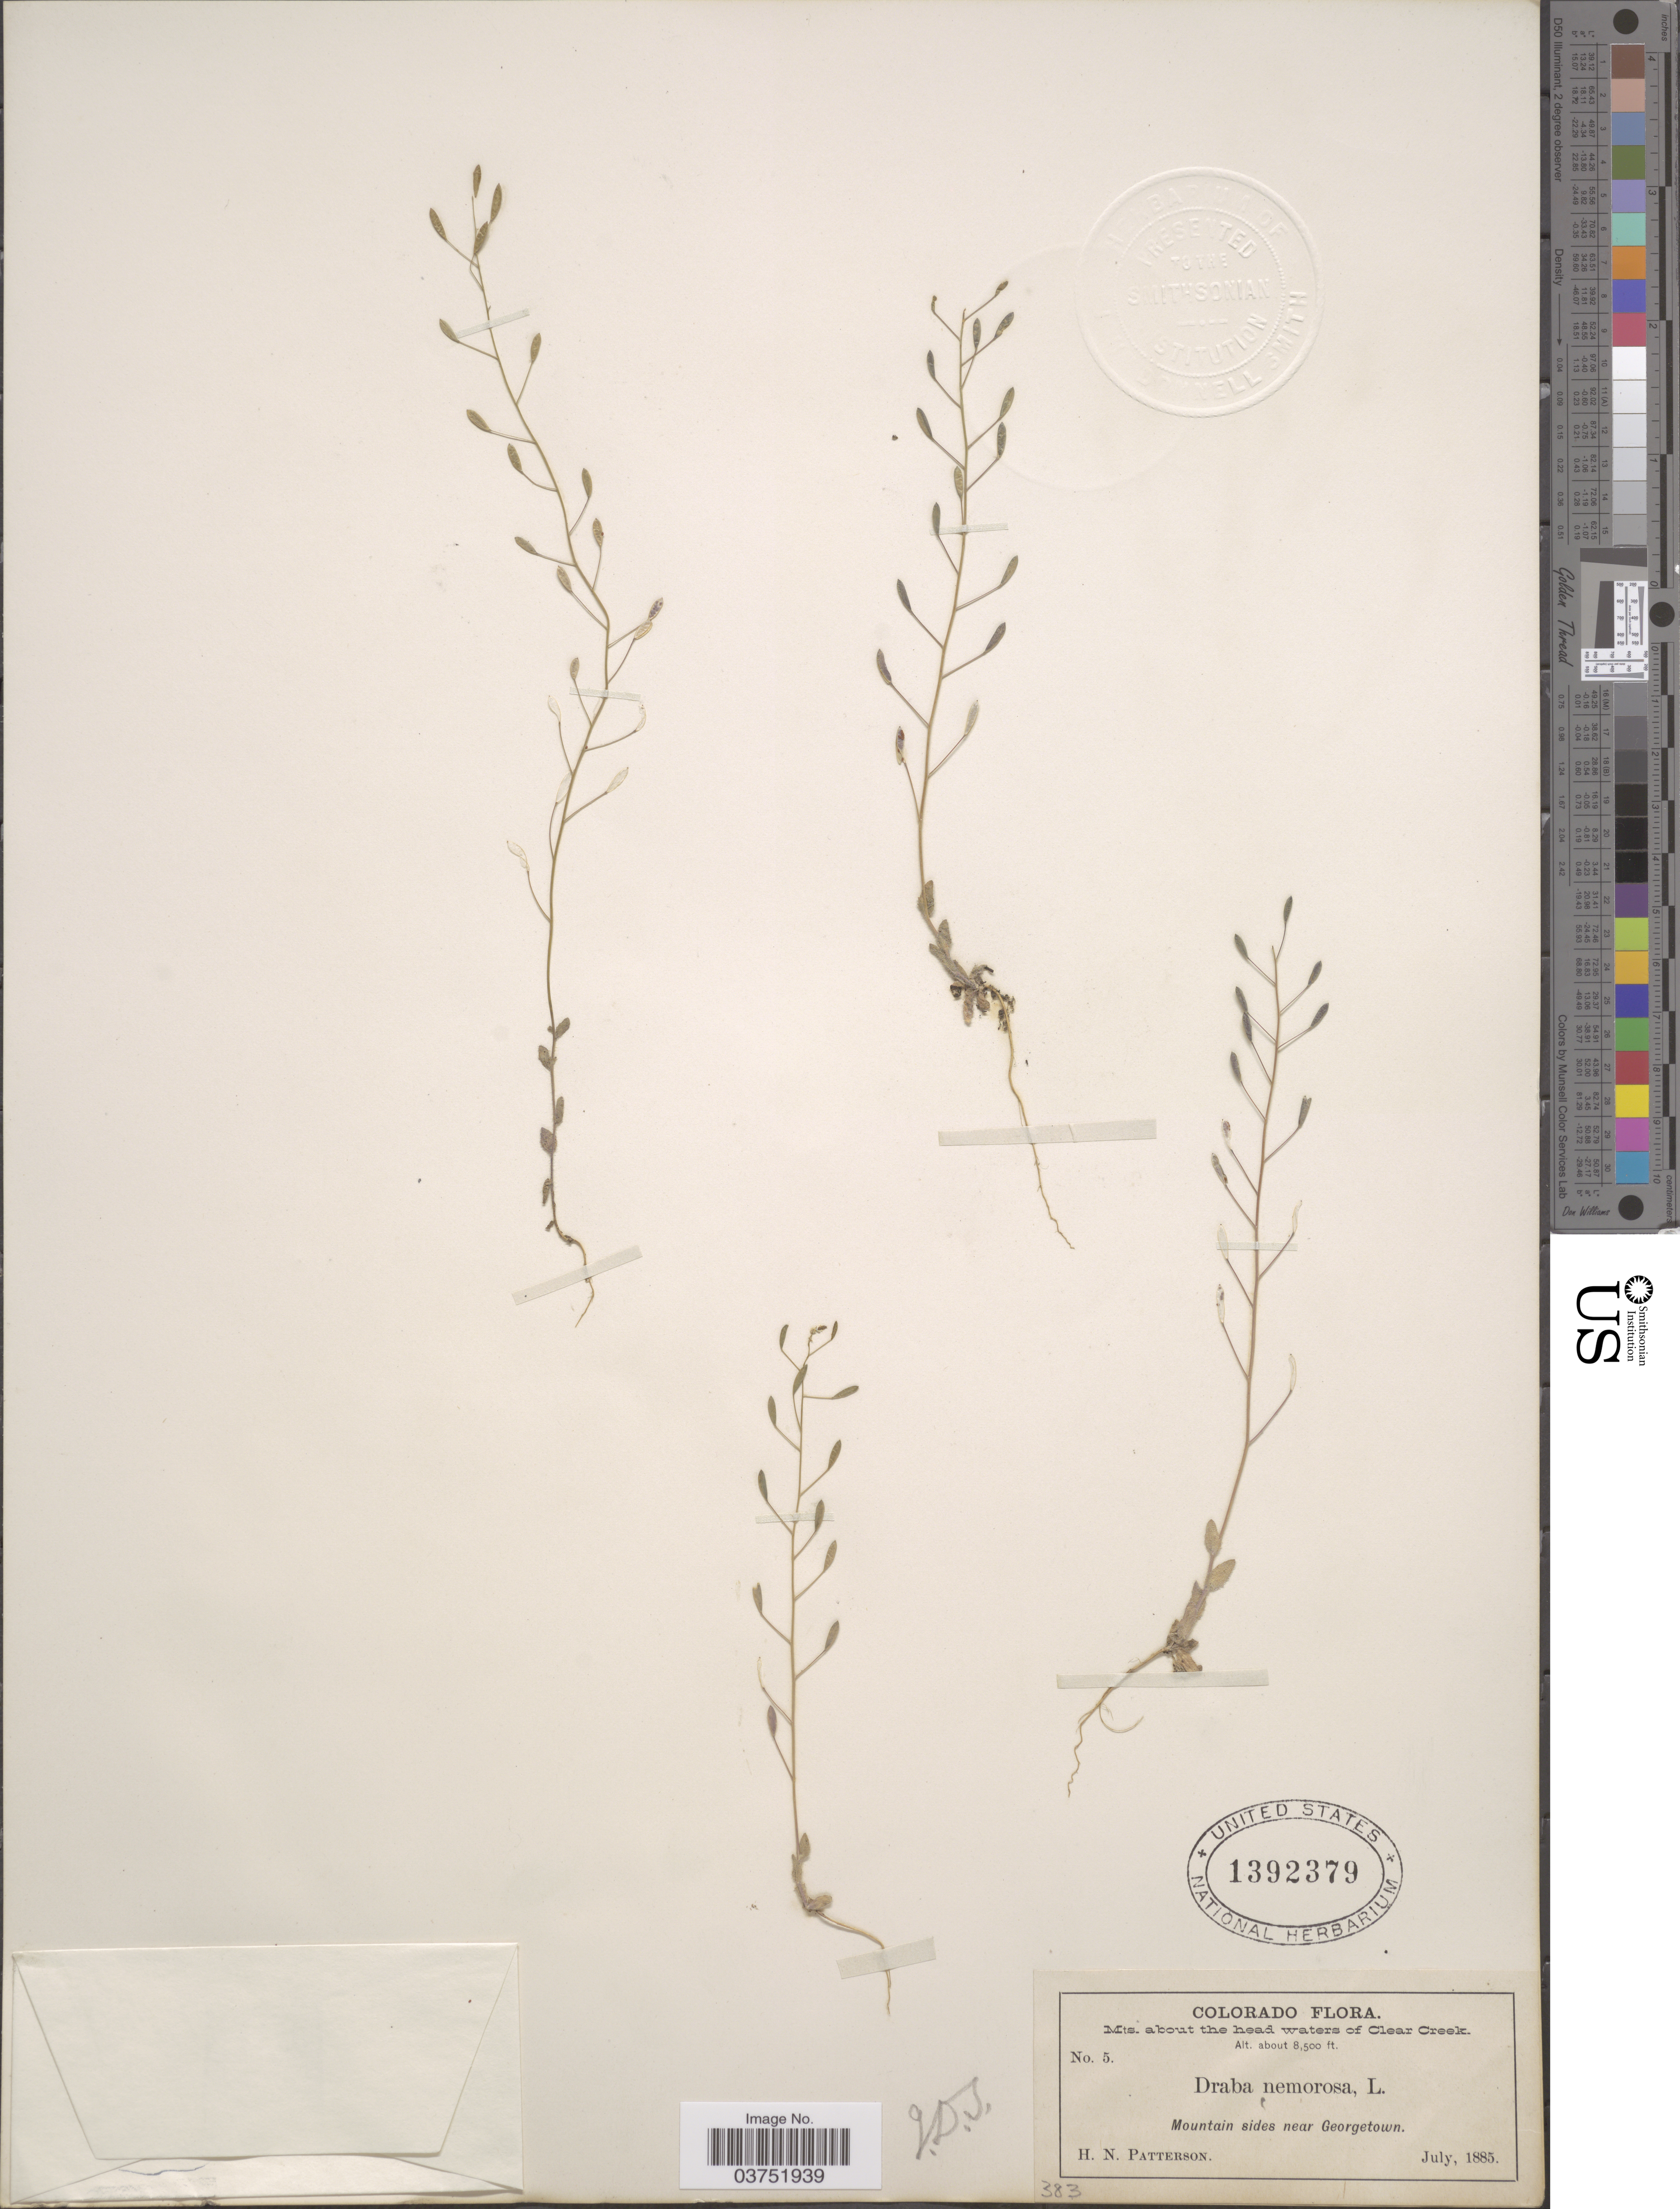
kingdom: Plantae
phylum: Tracheophyta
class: Magnoliopsida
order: Brassicales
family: Brassicaceae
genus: Draba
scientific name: Draba nemorosa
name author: L.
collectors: H. N. Patterson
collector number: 5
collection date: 1885-07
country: United States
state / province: Colorado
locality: Mts. about the head waters of Clear Creek. Mountain sides near Georgetown.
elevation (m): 2591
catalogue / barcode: US 1392379